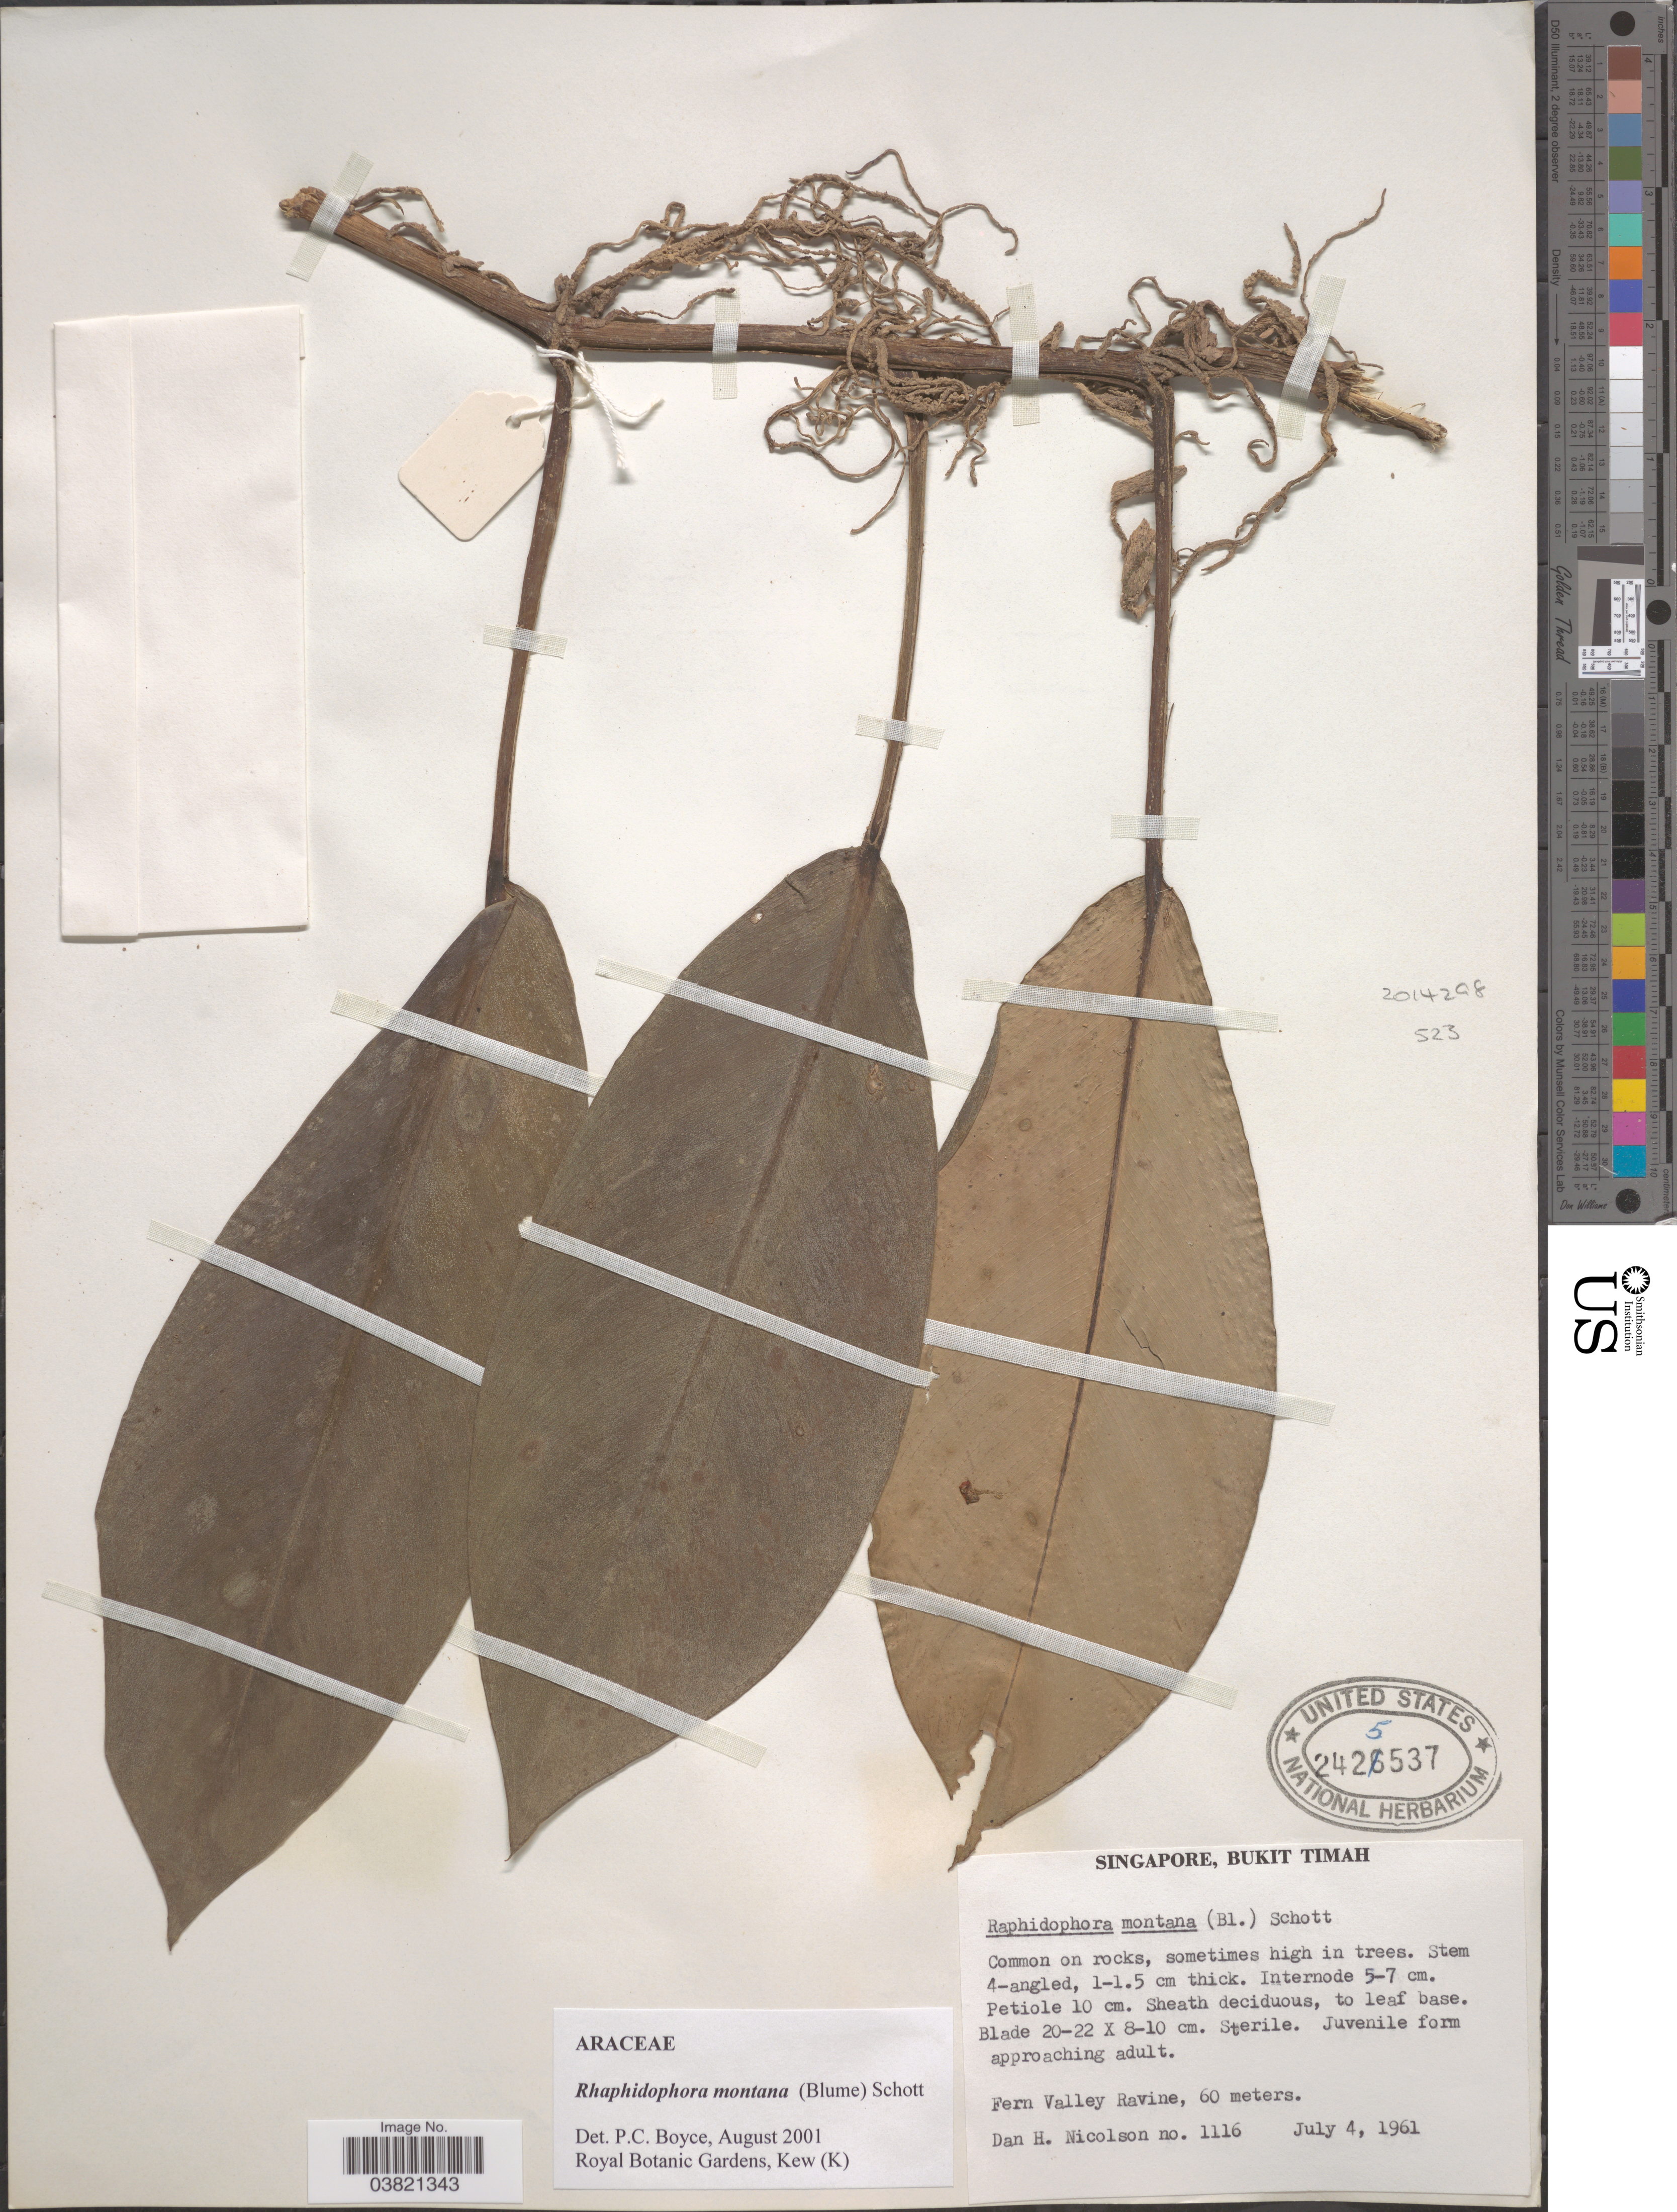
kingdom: Plantae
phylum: Tracheophyta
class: Liliopsida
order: Alismatales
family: Araceae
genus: Rhaphidophora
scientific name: Rhaphidophora montana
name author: (Blume) Schott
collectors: D. H. Nicolson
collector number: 1116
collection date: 1961-07-04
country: Singapore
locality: Bukit Timah. Fern Valley Ravine.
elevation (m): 60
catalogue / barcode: US 2425537